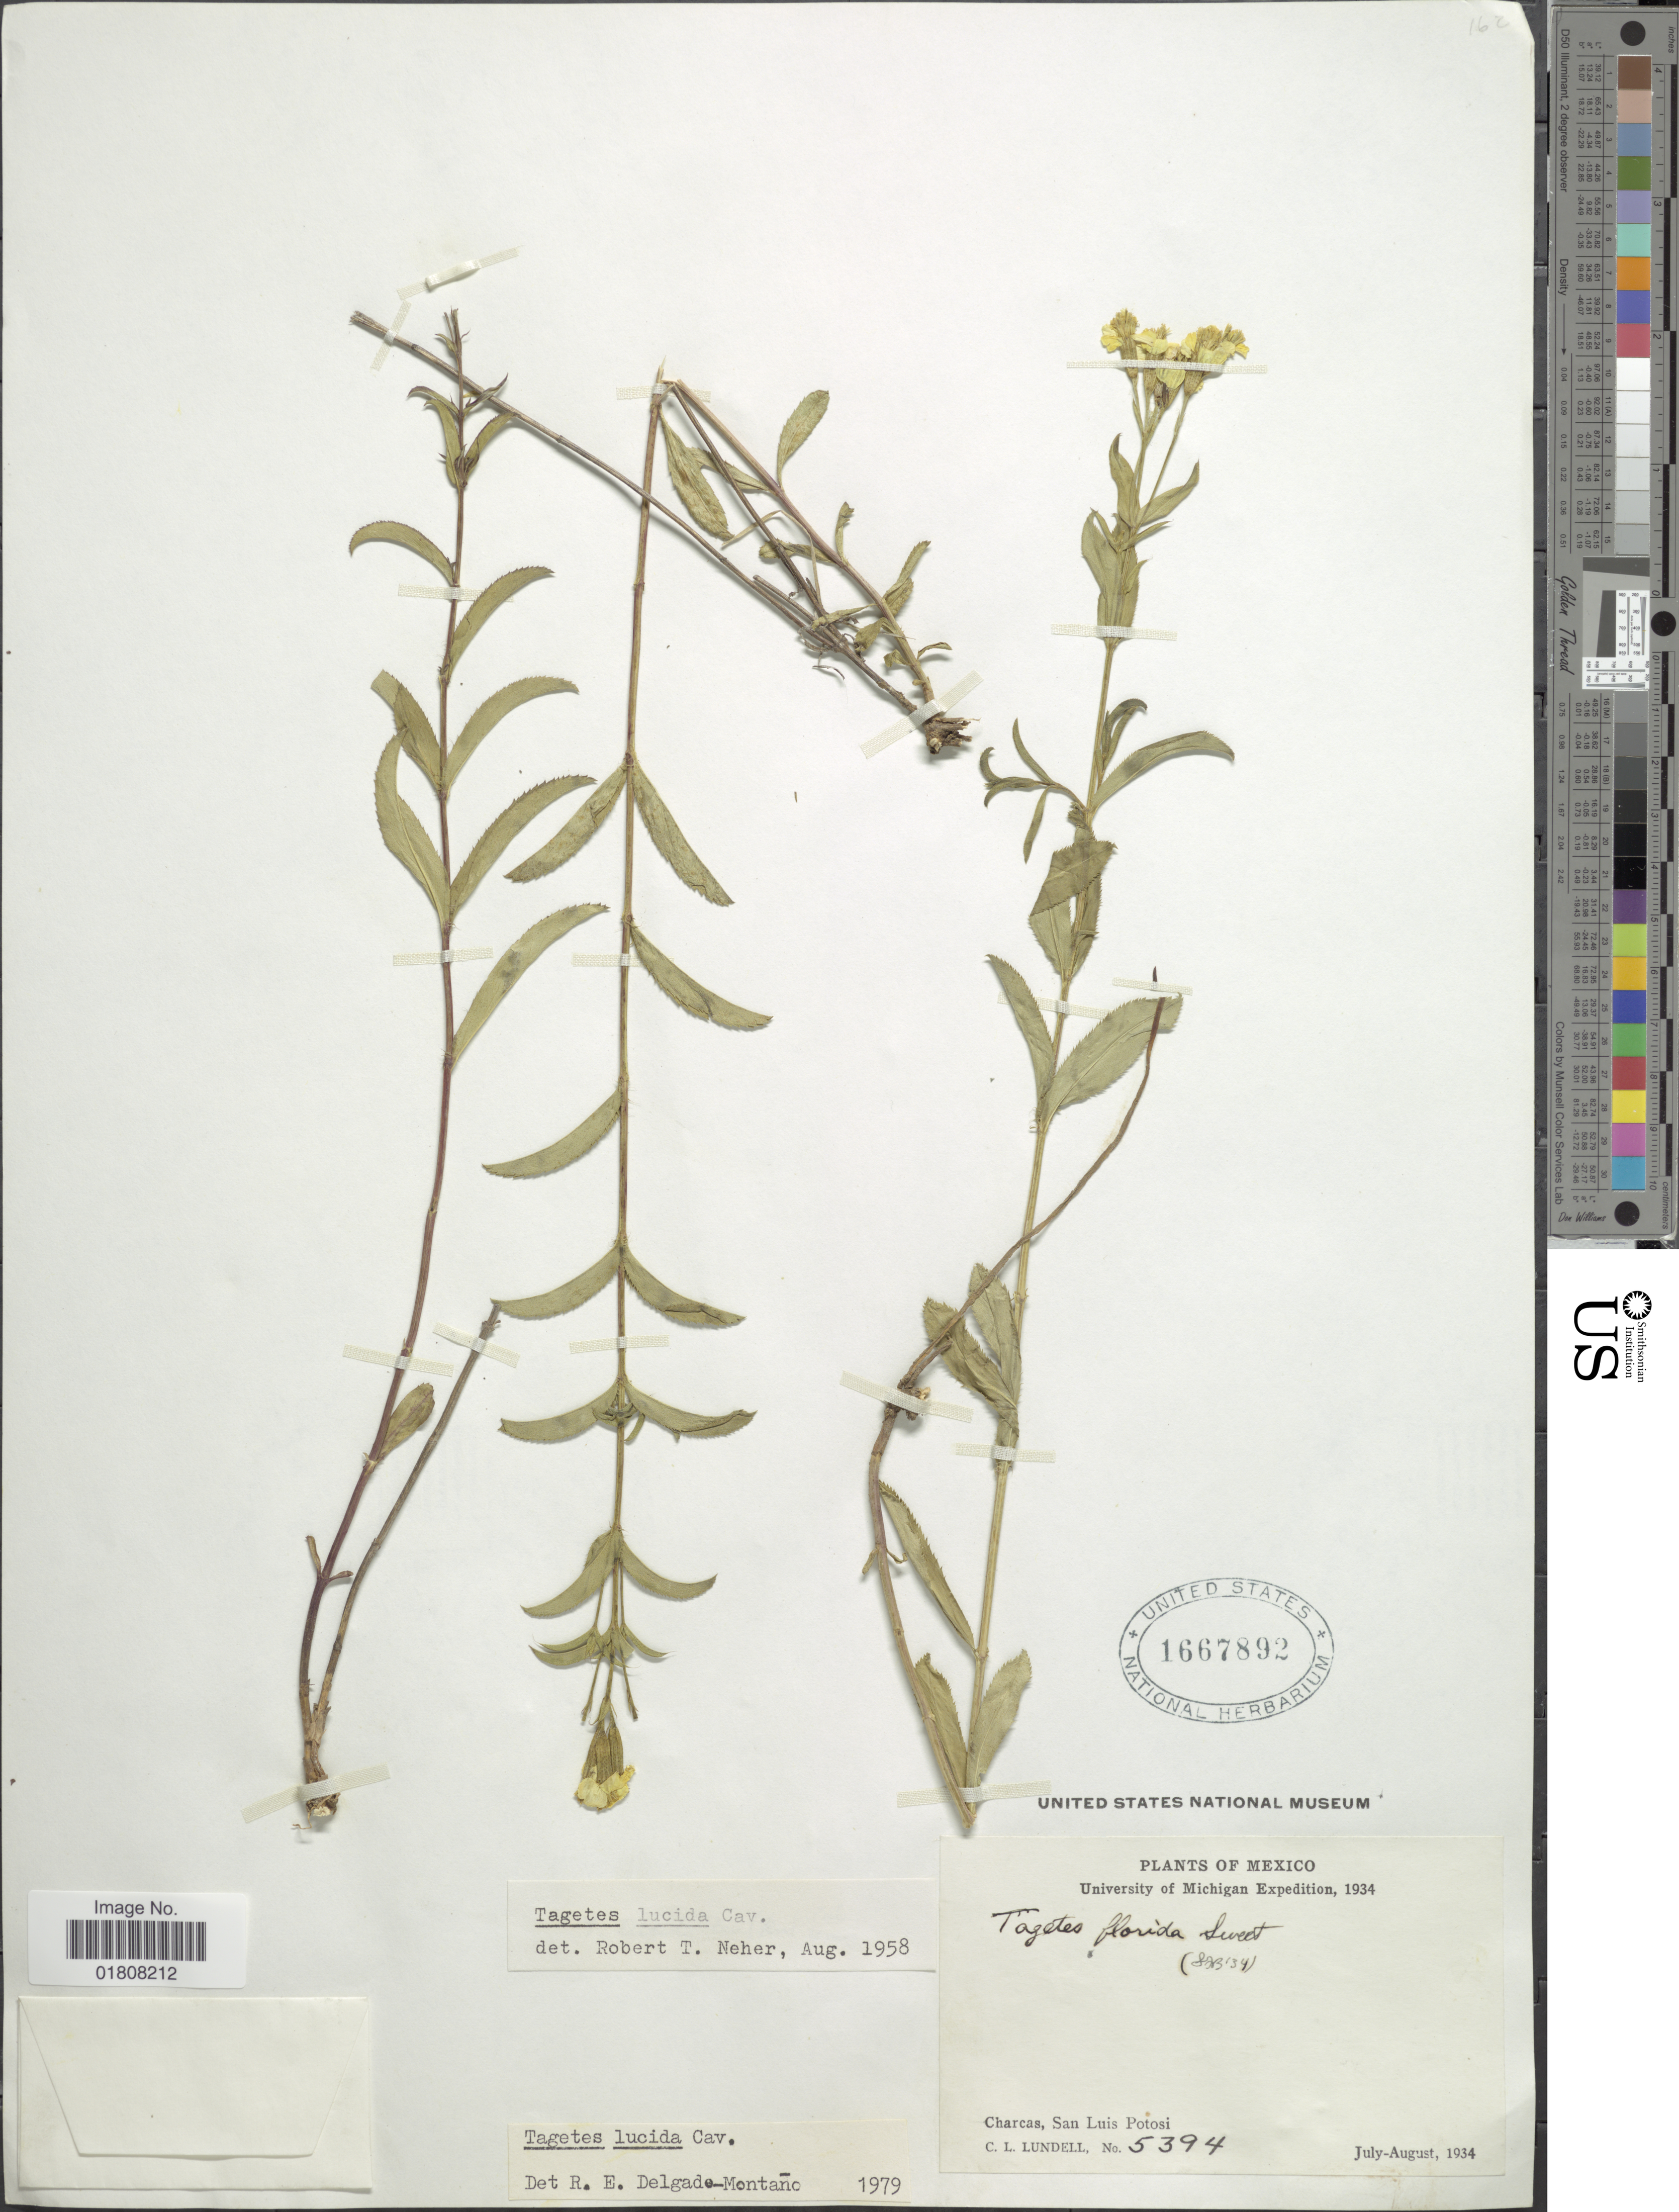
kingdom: Plantae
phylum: Tracheophyta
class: Magnoliopsida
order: Asterales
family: Asteraceae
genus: Tagetes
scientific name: Tagetes lucida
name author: Cav.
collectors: C. L. Lundell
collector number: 5394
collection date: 1934-07/1934-08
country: Mexico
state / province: San Luis Potosí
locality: Charcas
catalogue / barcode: US 1667892